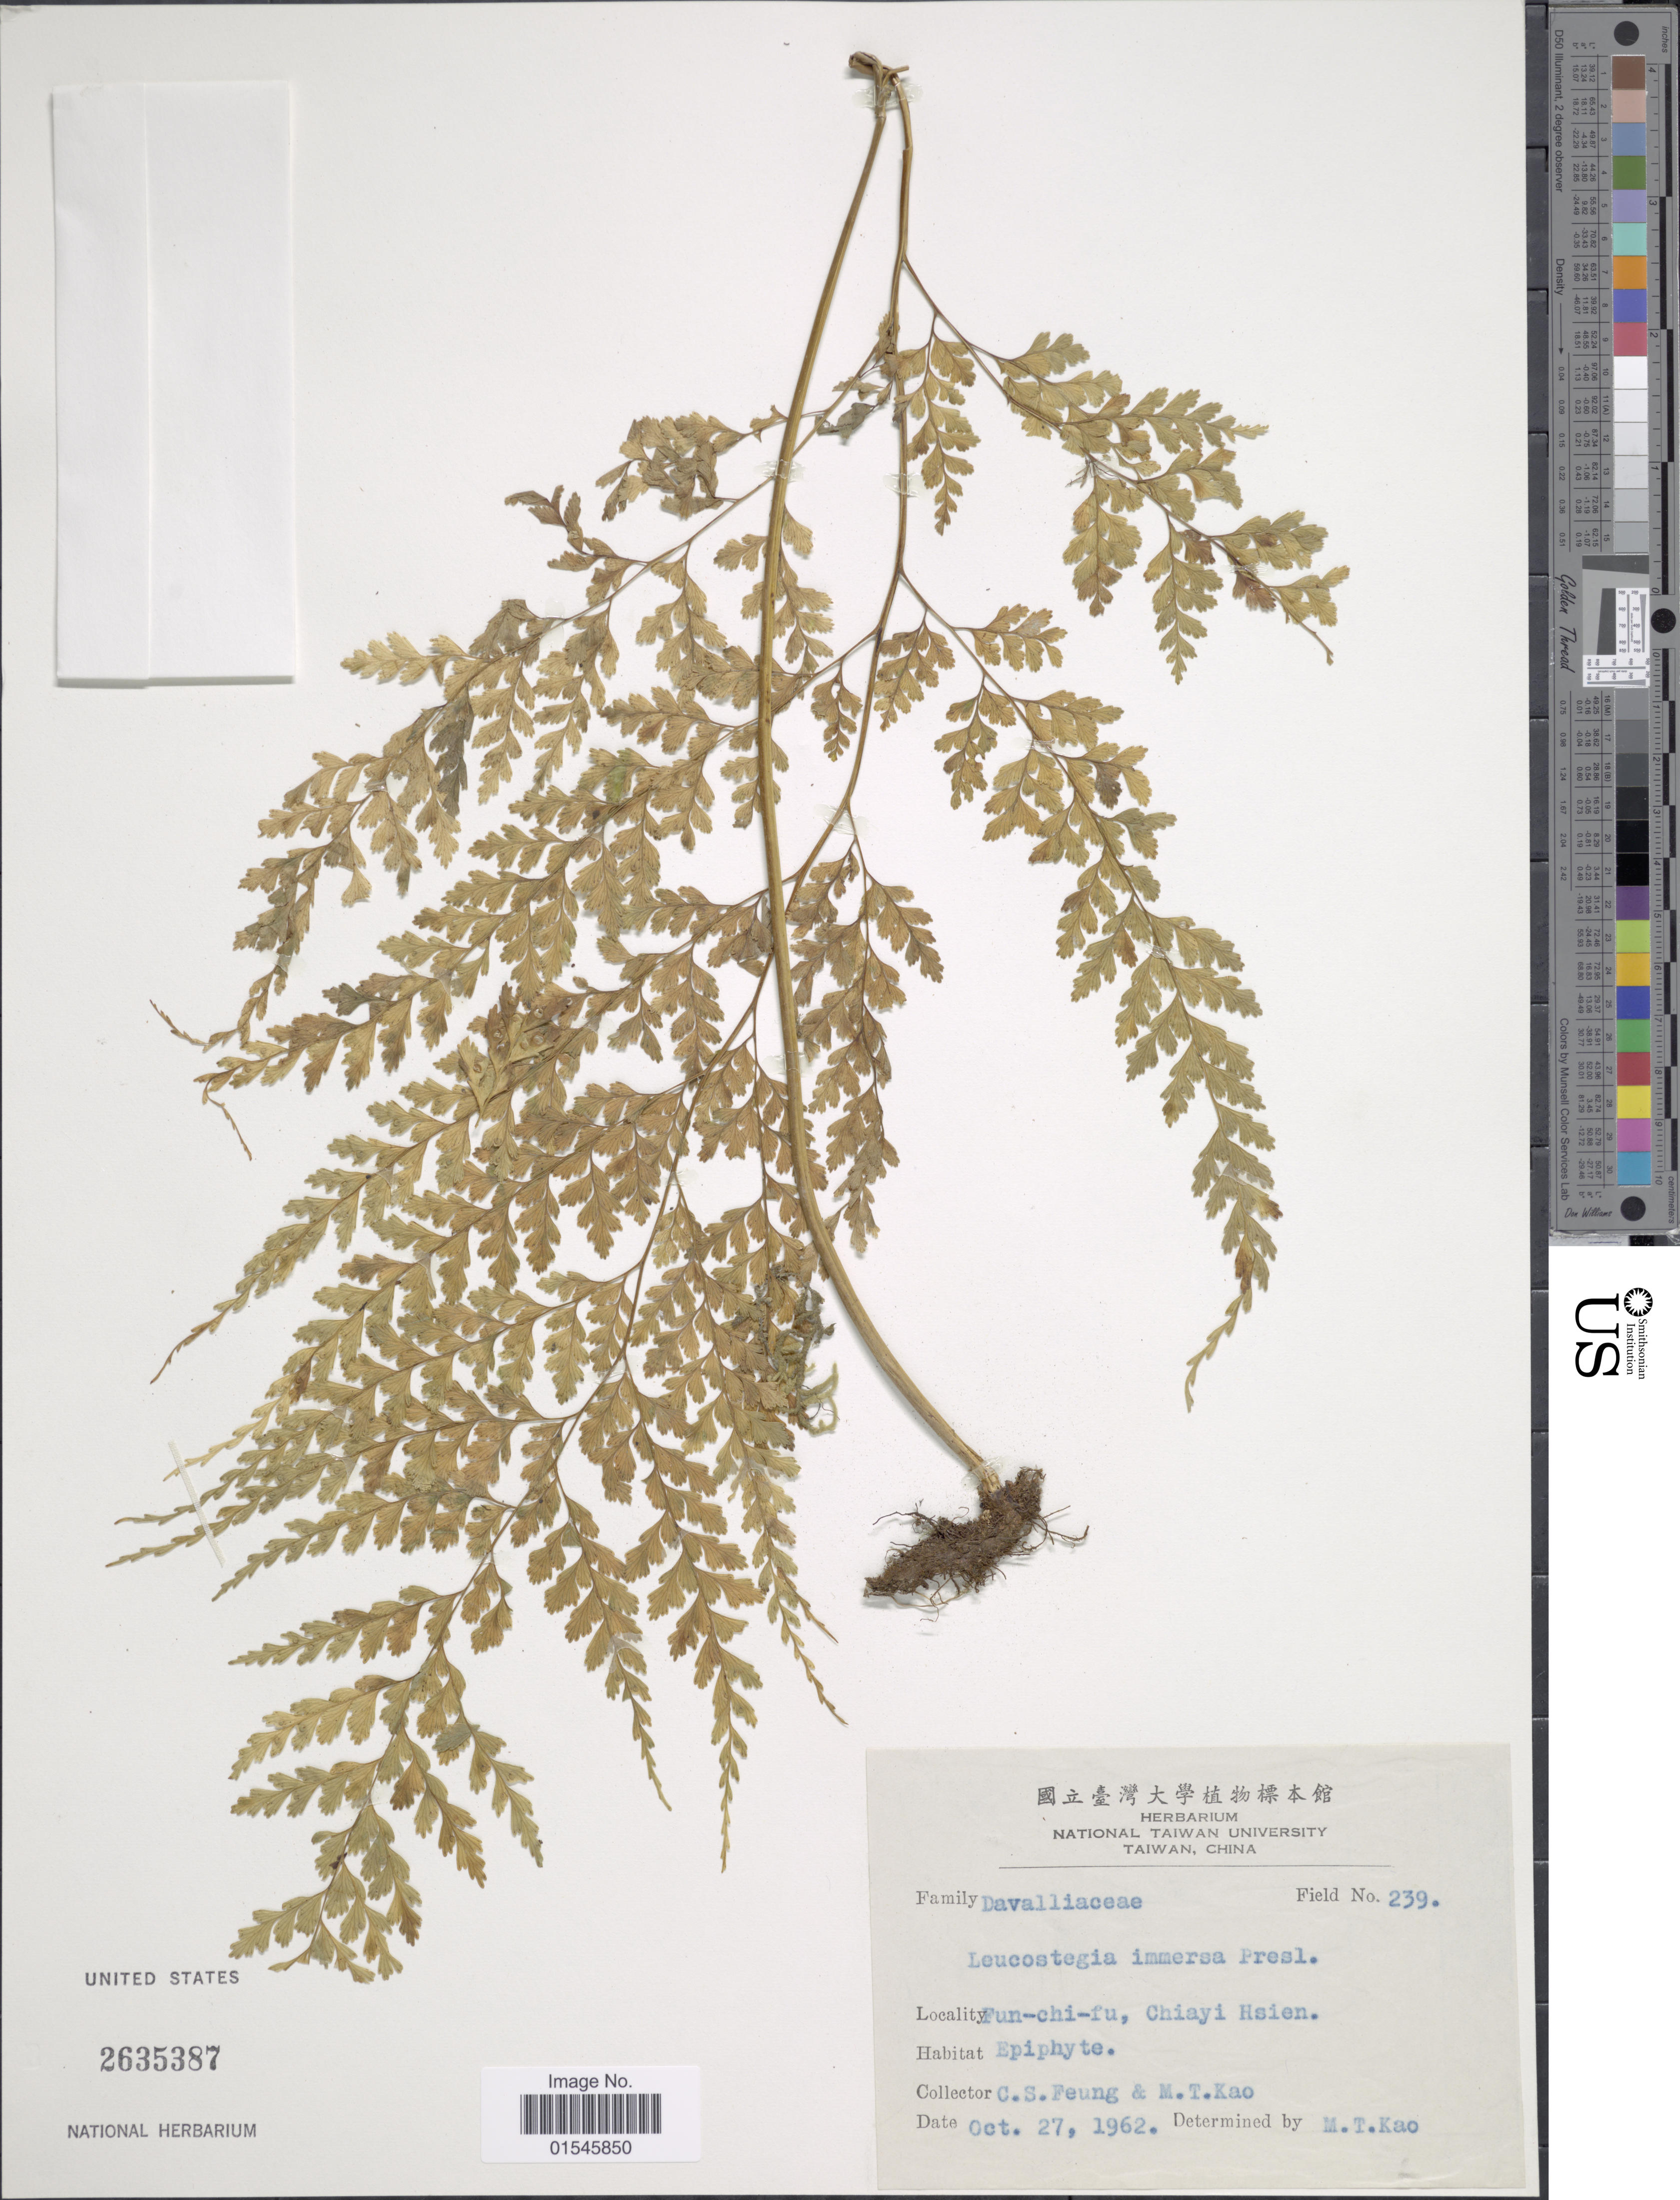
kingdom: Plantae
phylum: Tracheophyta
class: Polypodiopsida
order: Polypodiales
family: Hypodematiaceae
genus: Leucostegia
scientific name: Leucostegia truncata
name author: (D. Don) Fraser-Jenk.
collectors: C. Feung & M. T. Kao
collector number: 239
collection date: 1962-10-27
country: Taiwan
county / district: Chiayi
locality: Fun-chi-fu, Chiayi Hsien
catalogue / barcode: US 2635387